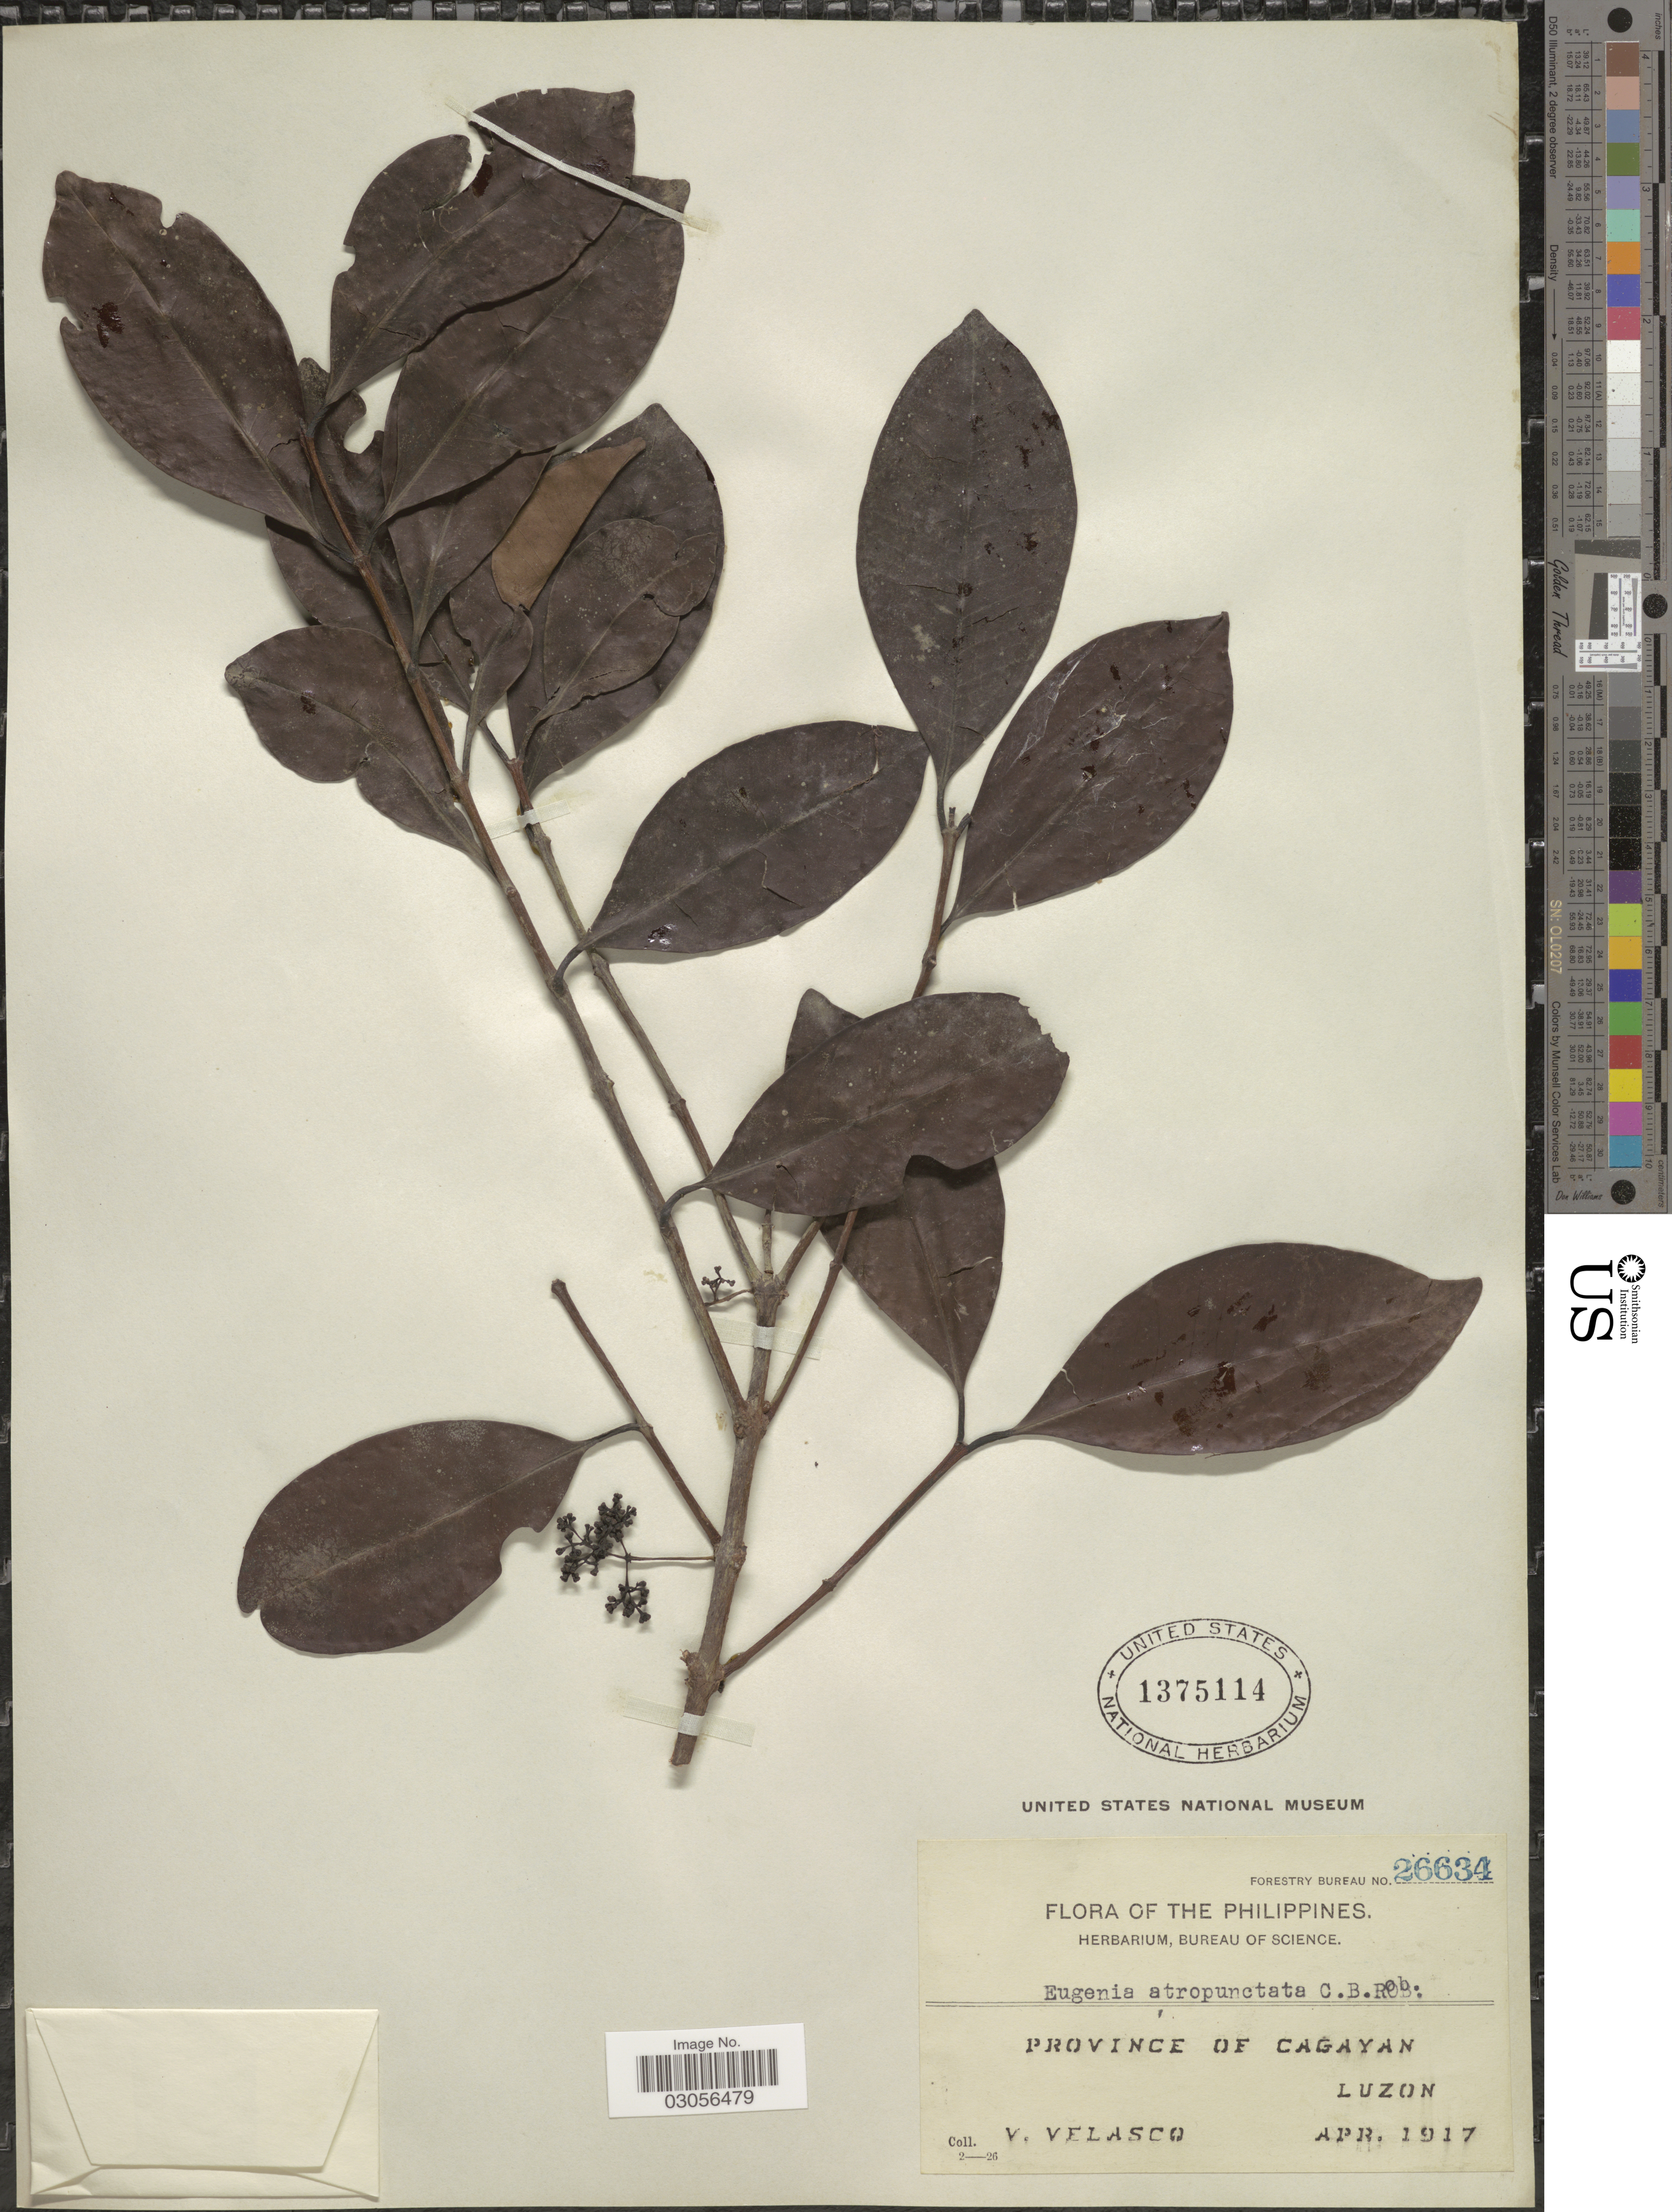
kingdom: Plantae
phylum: Tracheophyta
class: Magnoliopsida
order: Myrtales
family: Myrtaceae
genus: Syzygium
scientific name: Syzygium polyanthum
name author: (Wight) Walp.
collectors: V. Velasco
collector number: Forestry bureau 26634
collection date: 1917-04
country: Philippines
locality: Province of Cagayan, Luzon.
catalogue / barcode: US 1375114